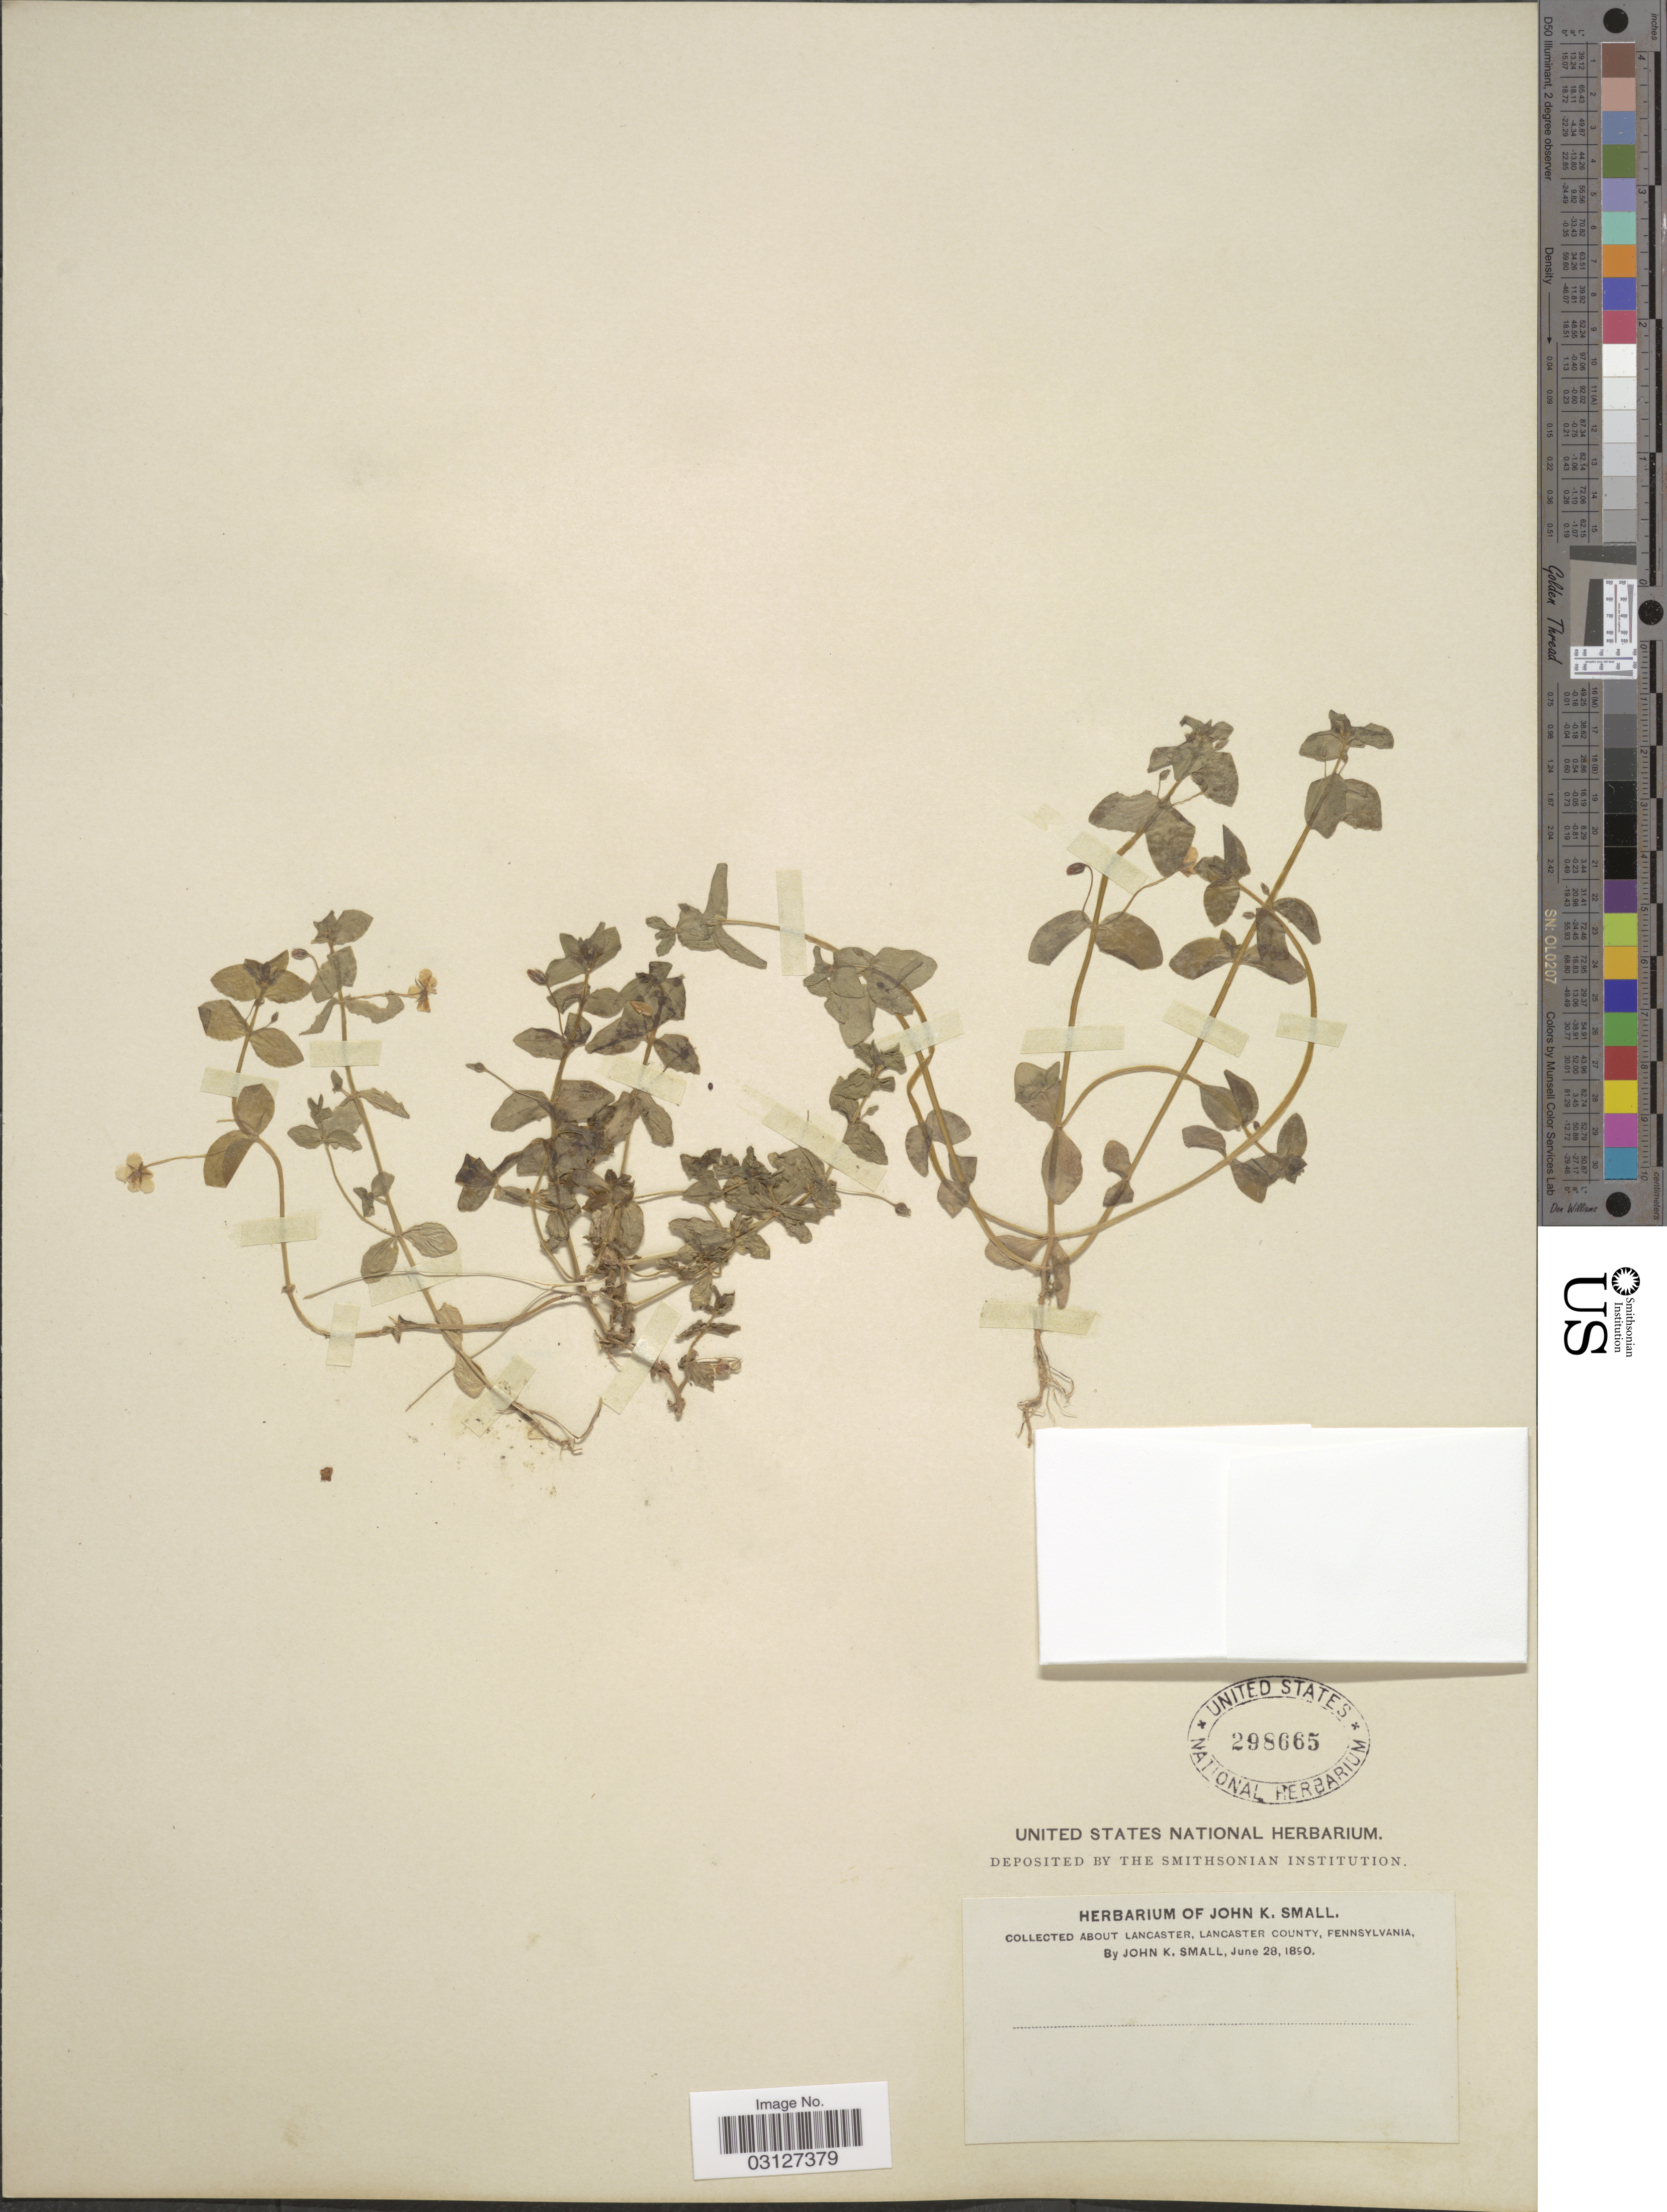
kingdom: Plantae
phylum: Tracheophyta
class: Magnoliopsida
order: Ericales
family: Primulaceae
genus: Anagallis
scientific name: Anagallis arvensis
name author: L.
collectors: J. K. Small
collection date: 1890-06-28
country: United States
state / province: Pennsylvania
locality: About Lancaster, Lancaster County.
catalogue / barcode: US 298665